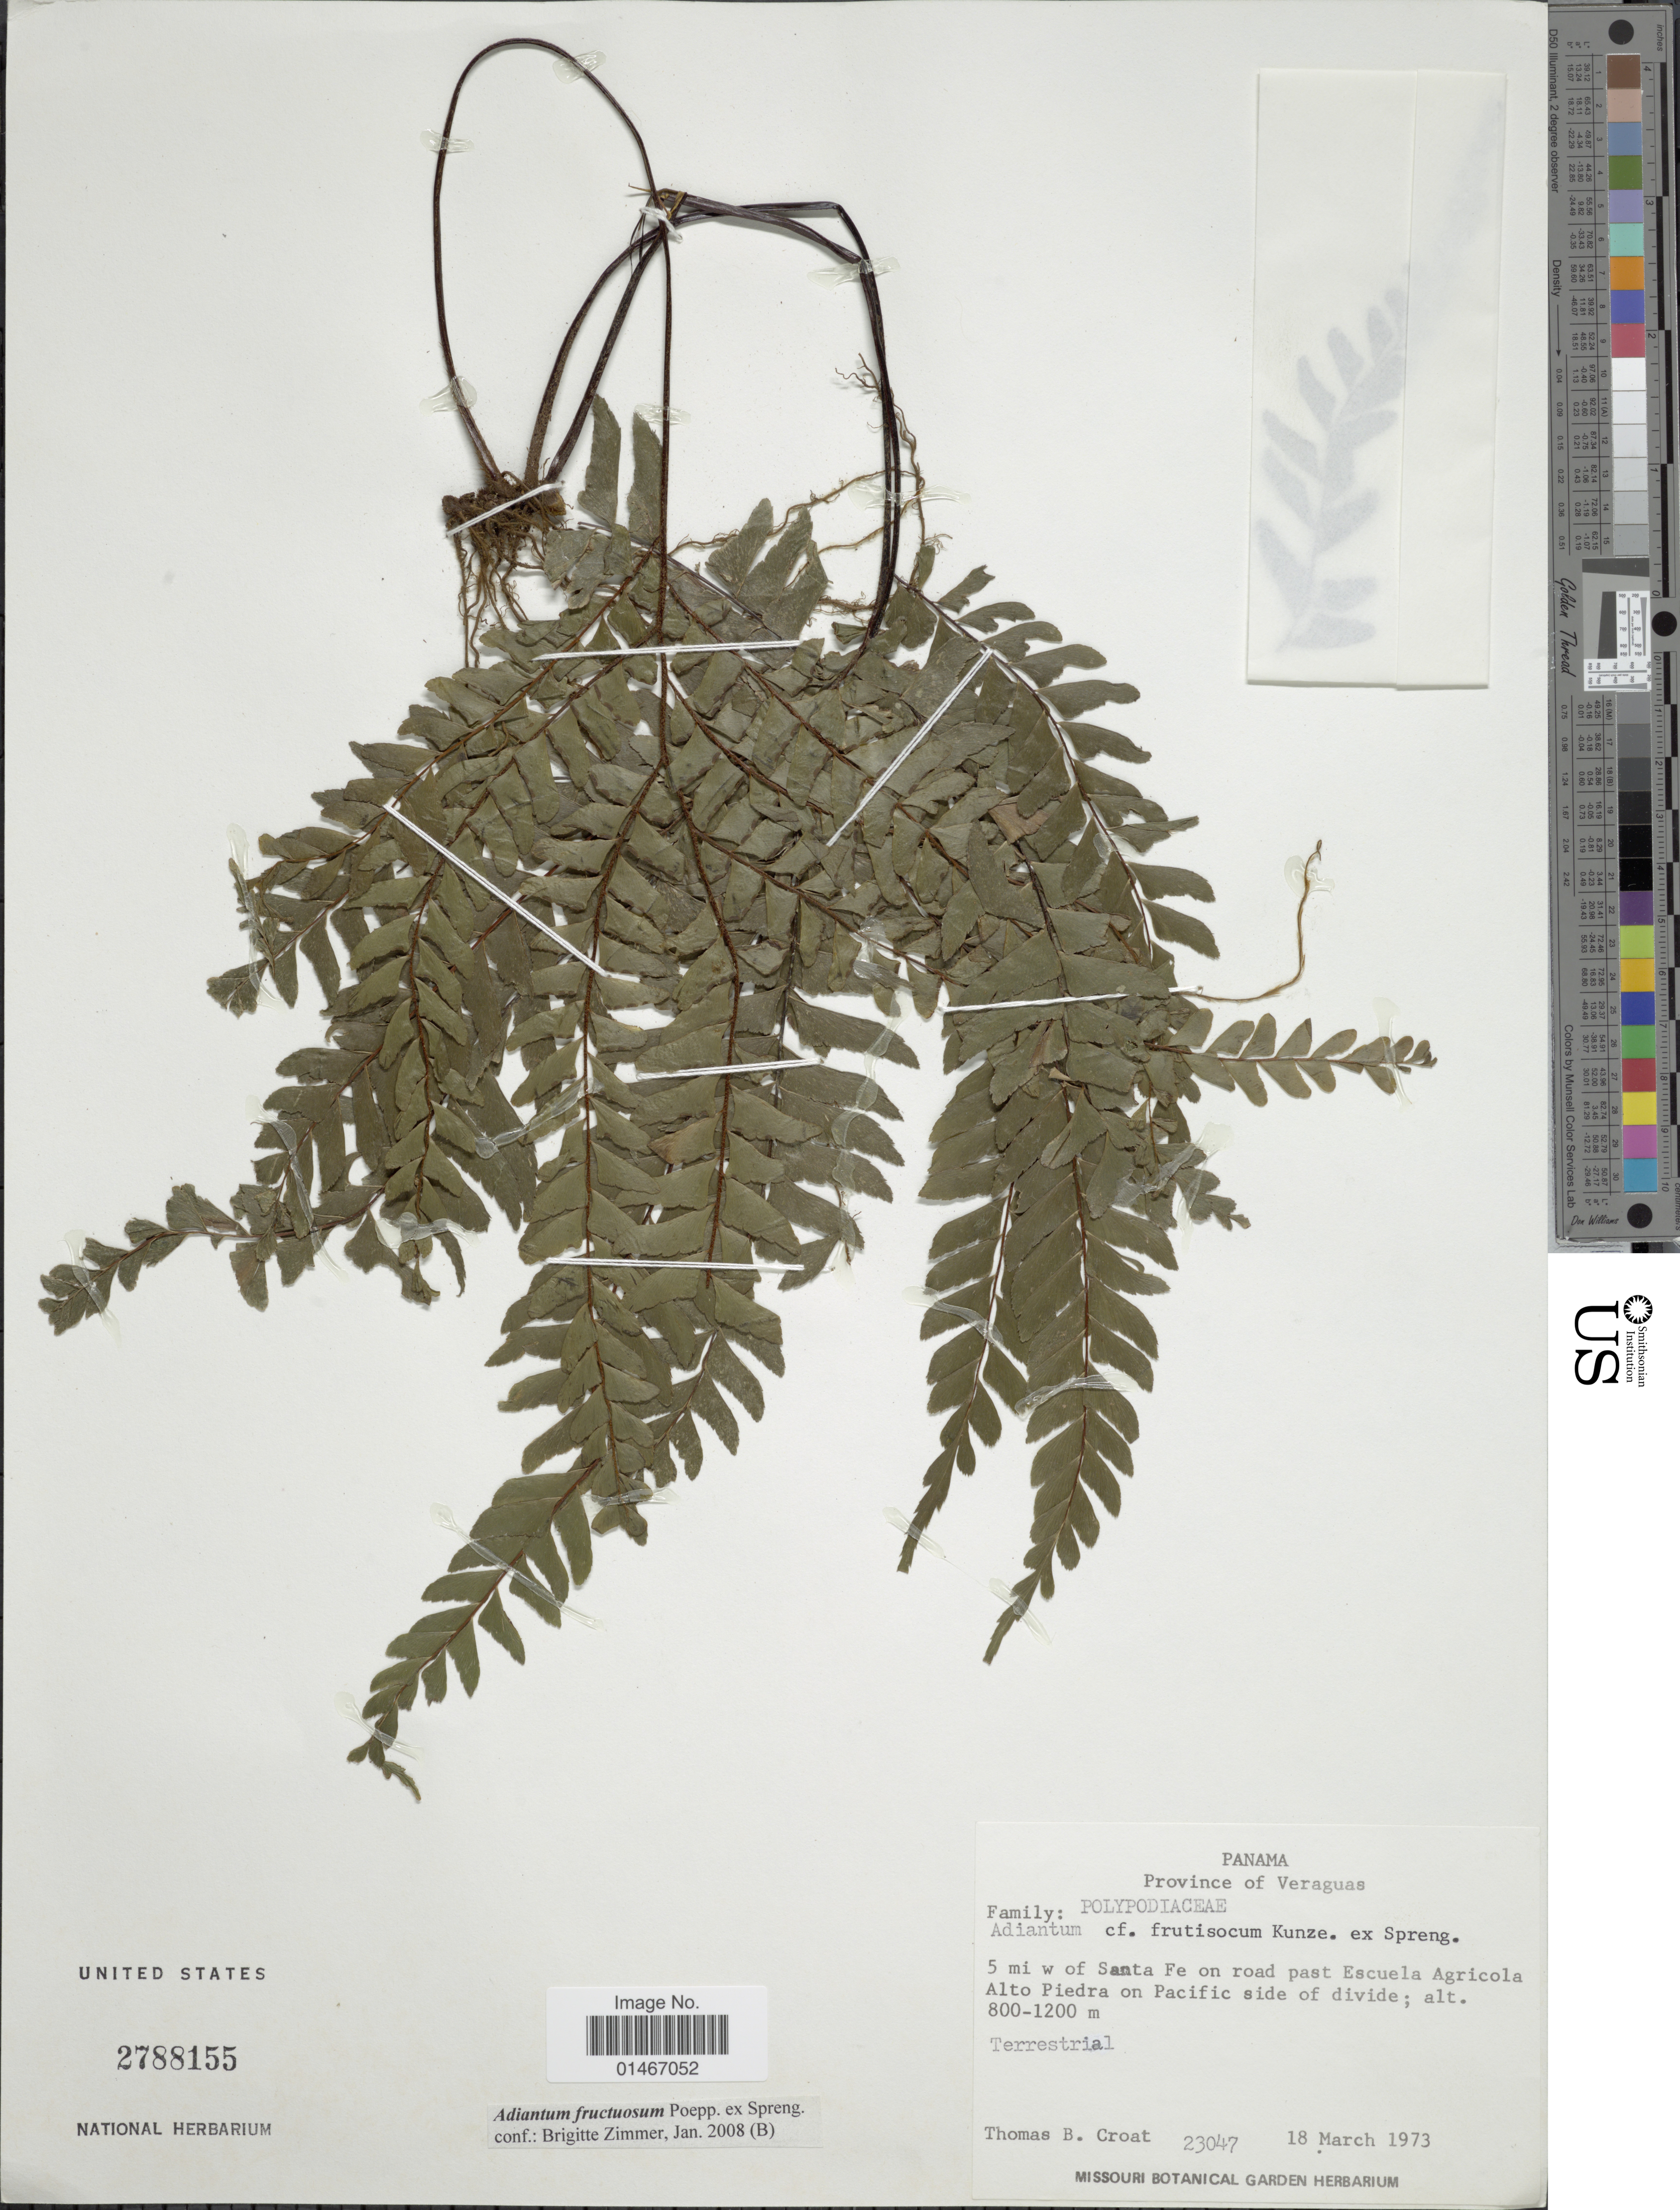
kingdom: Plantae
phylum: Tracheophyta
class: Polypodiopsida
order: Polypodiales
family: Pteridaceae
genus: Adiantum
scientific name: Adiantum fructuosum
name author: Poepp. ex Spreng.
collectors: T. B. Croat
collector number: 23047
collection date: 1973-03-18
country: Panama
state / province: Veraguas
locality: Province of Veraguas. 5 mi w of Santa Fe on road past Escuela Agricola Alto Piedra on Pacific side of divide.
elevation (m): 800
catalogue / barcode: US 2788155